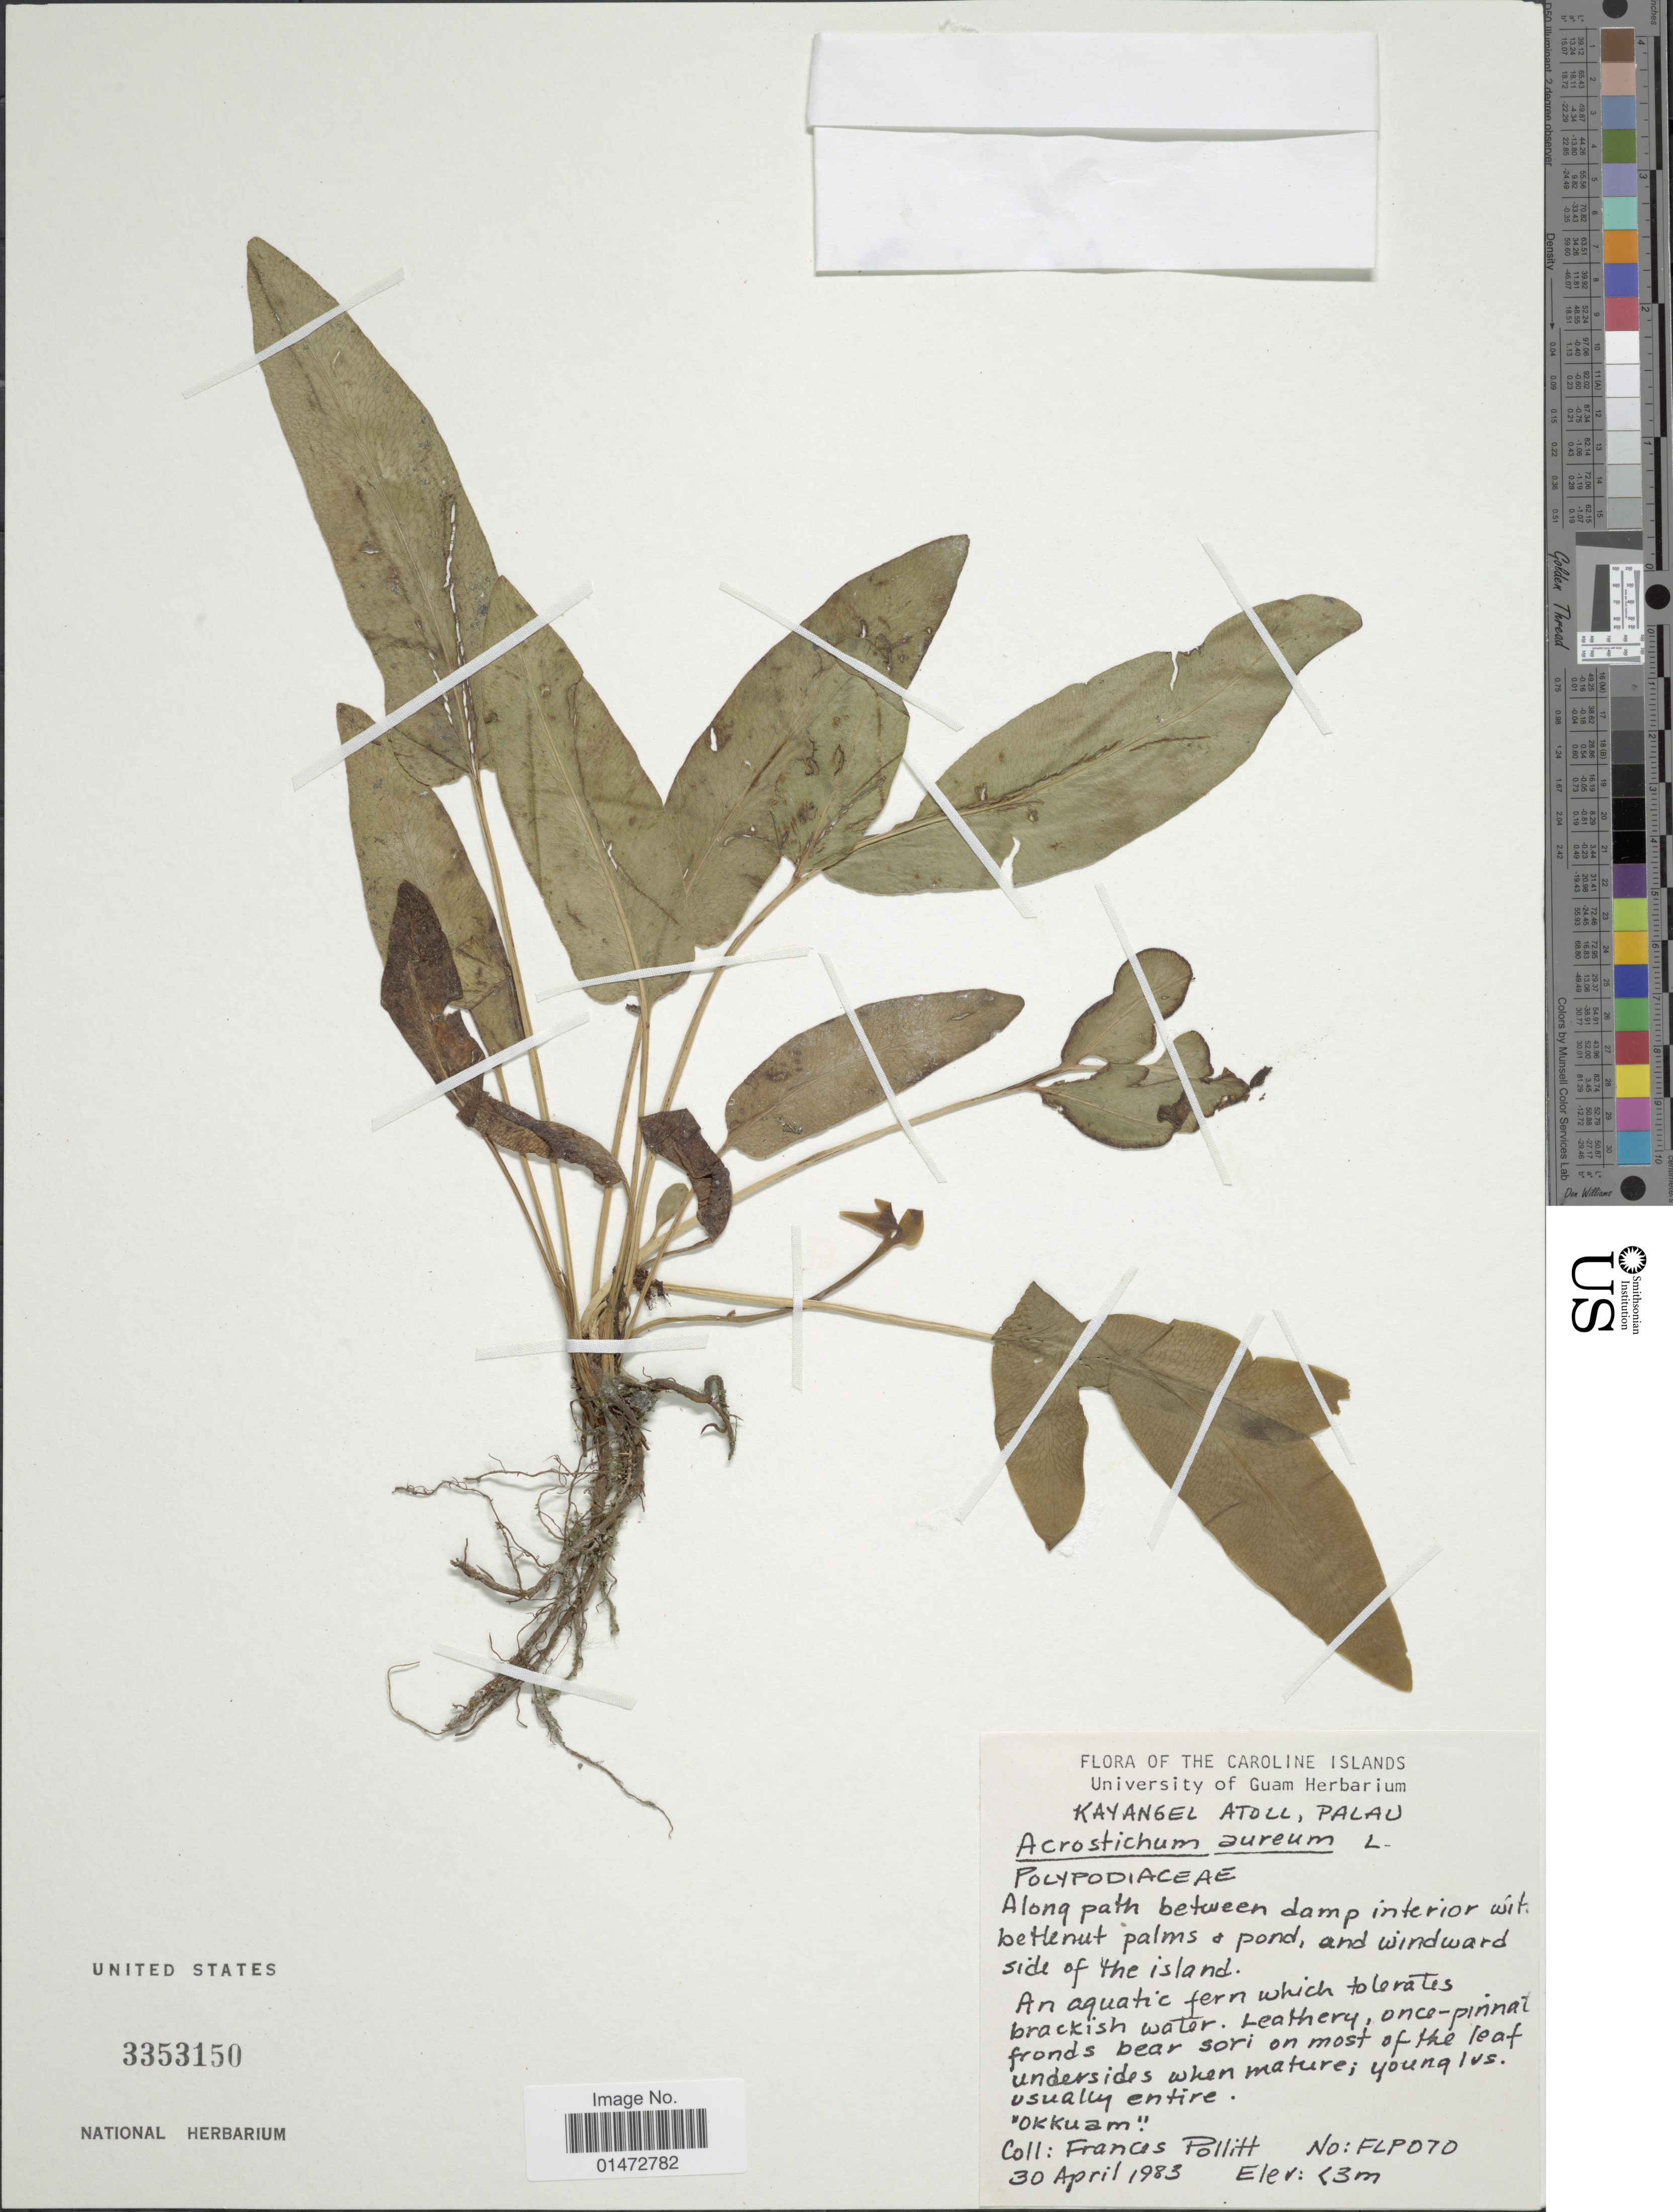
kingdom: Plantae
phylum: Tracheophyta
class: Polypodiopsida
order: Polypodiales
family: Pteridaceae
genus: Acrostichum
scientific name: Acrostichum aureum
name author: L.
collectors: F. Pollitt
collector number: FLP070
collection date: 1983-04-30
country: Palau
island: Ngcheangel [Kayangel] Atoll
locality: Kayangel Atoll, Palau. Along path between damp interior with betlenut palms & pond, and windward side of the island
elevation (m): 3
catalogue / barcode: US 3353150